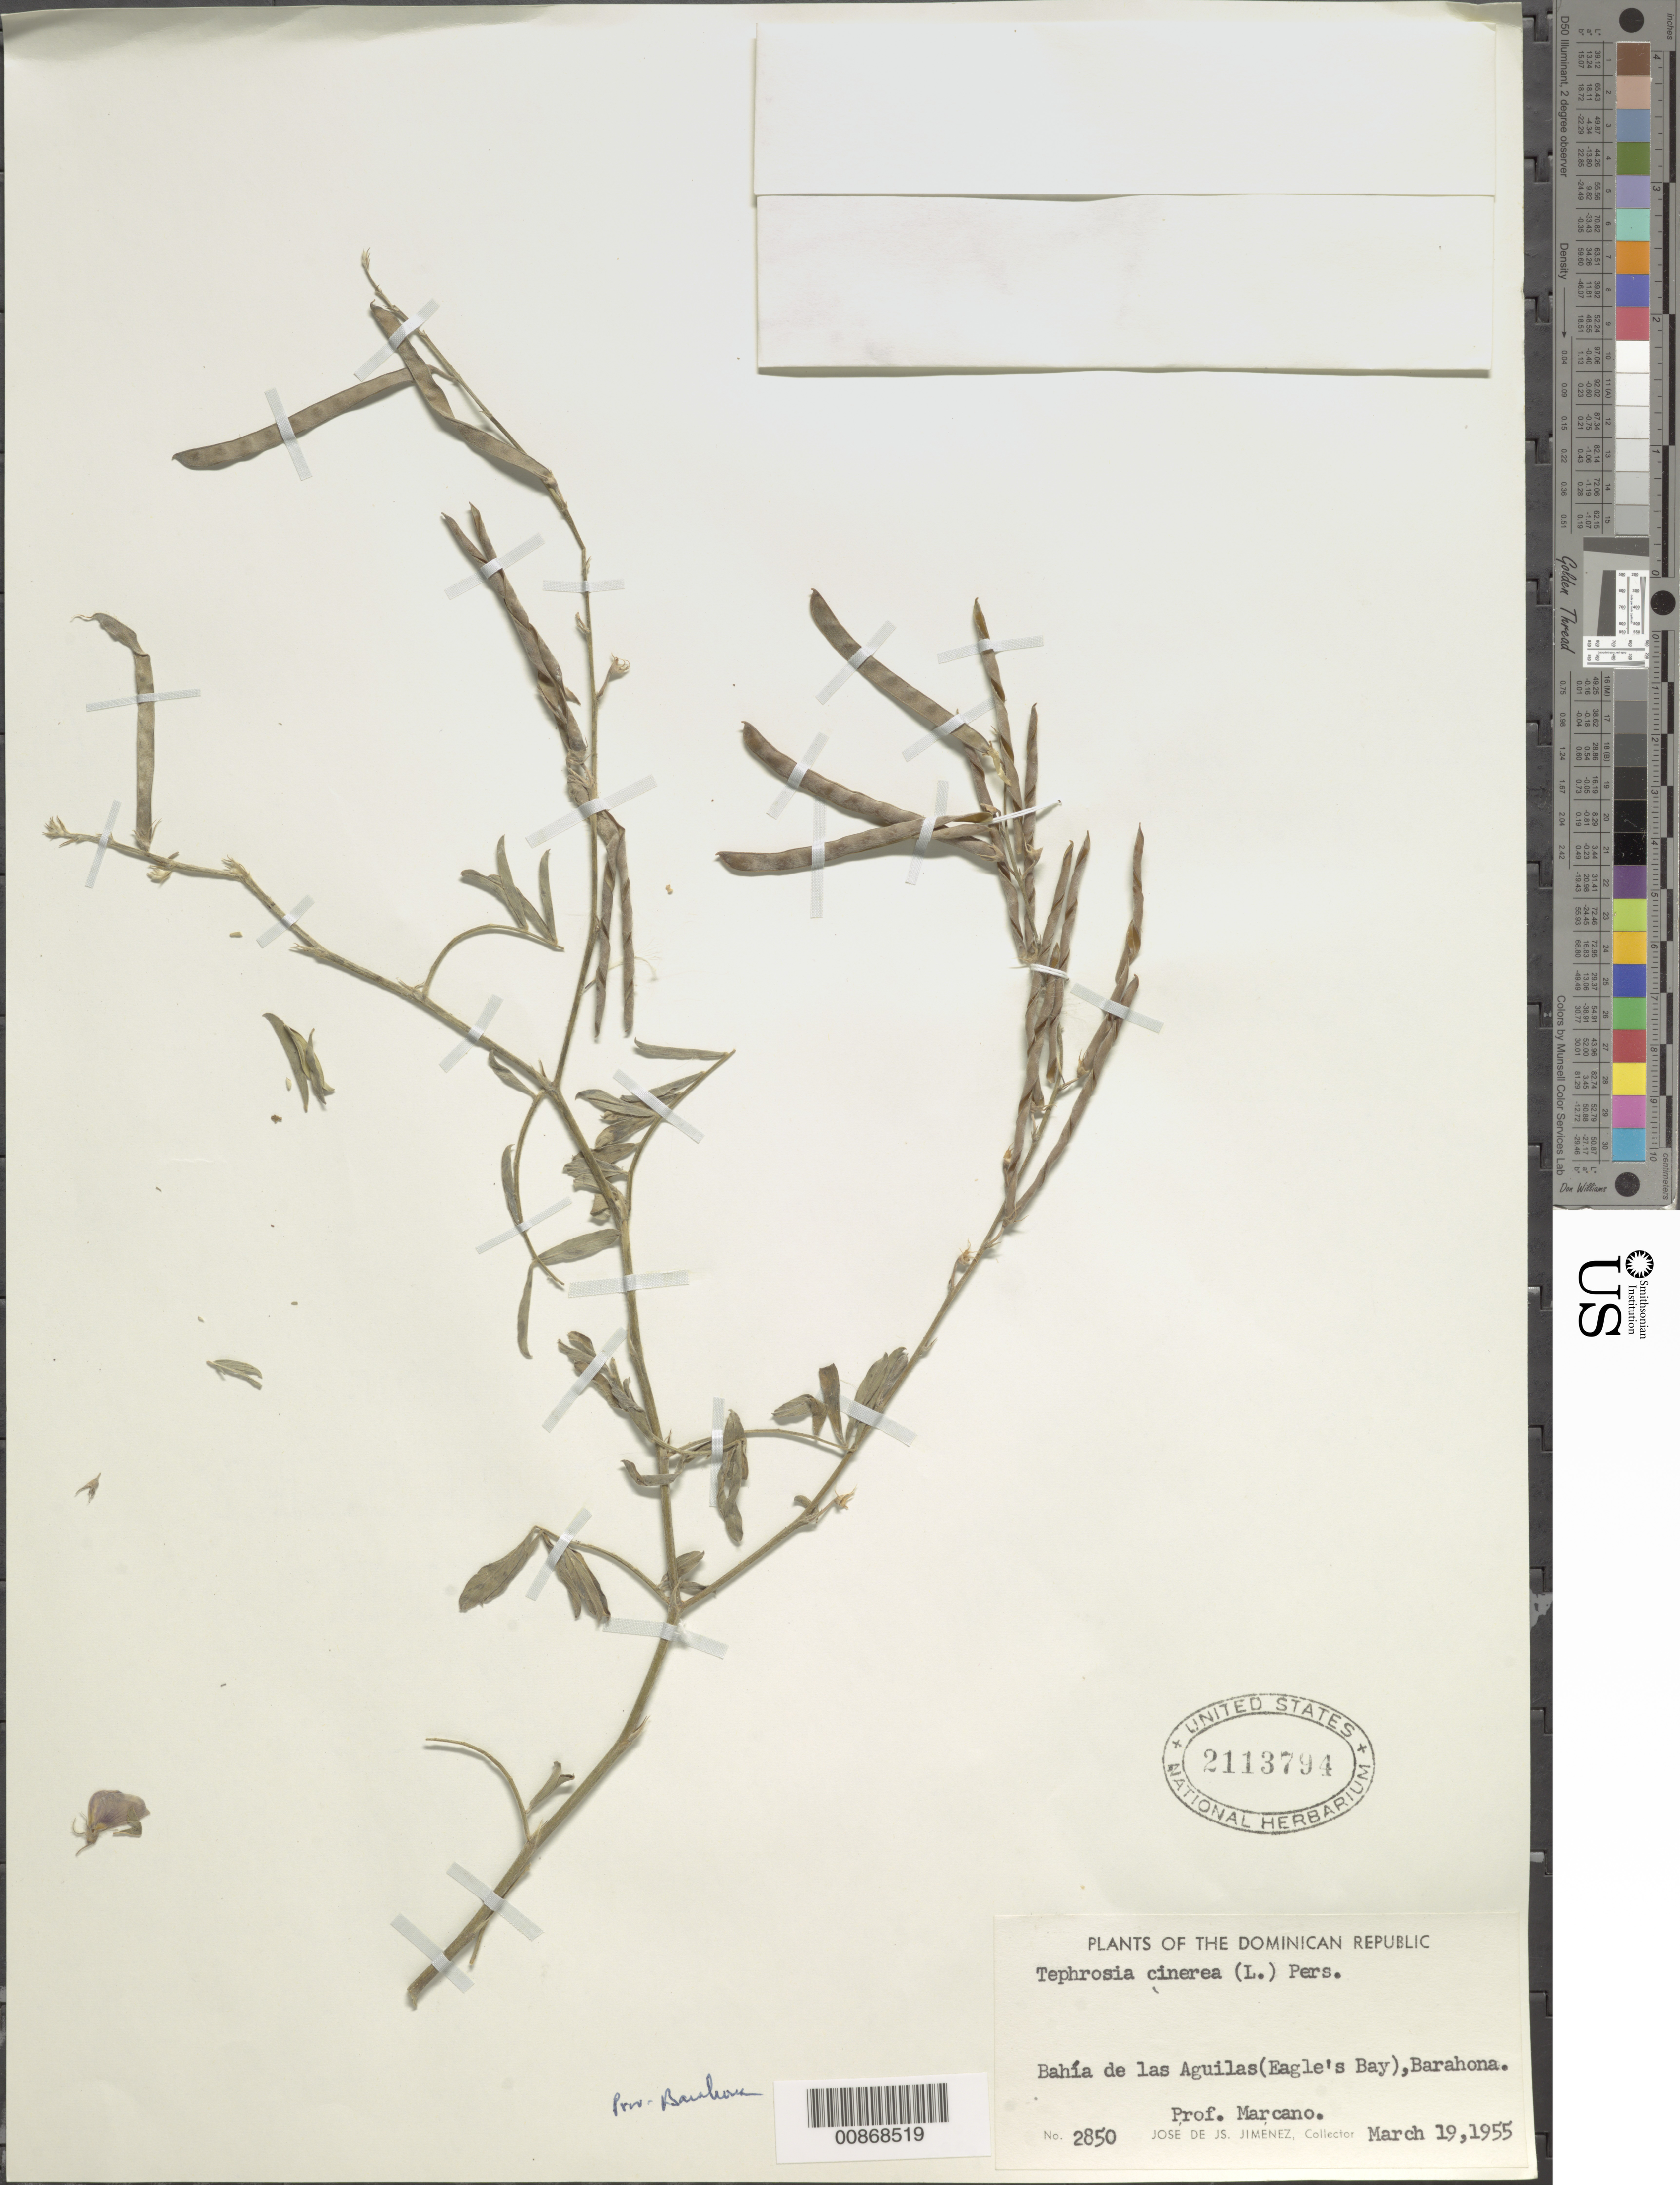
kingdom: Plantae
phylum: Tracheophyta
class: Magnoliopsida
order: Fabales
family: Fabaceae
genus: Tephrosia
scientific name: Tephrosia cinerea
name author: (L.) Pers.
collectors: J. J. Jiménez Almonte & E. J. Marcano F.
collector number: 2850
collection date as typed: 19 Mar 1955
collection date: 1955-03-19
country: Dominican Republic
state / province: Barahona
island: Hispaniola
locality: Bahía de las Aguilas (Eagle's Bay), Barahona.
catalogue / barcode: US 2113794